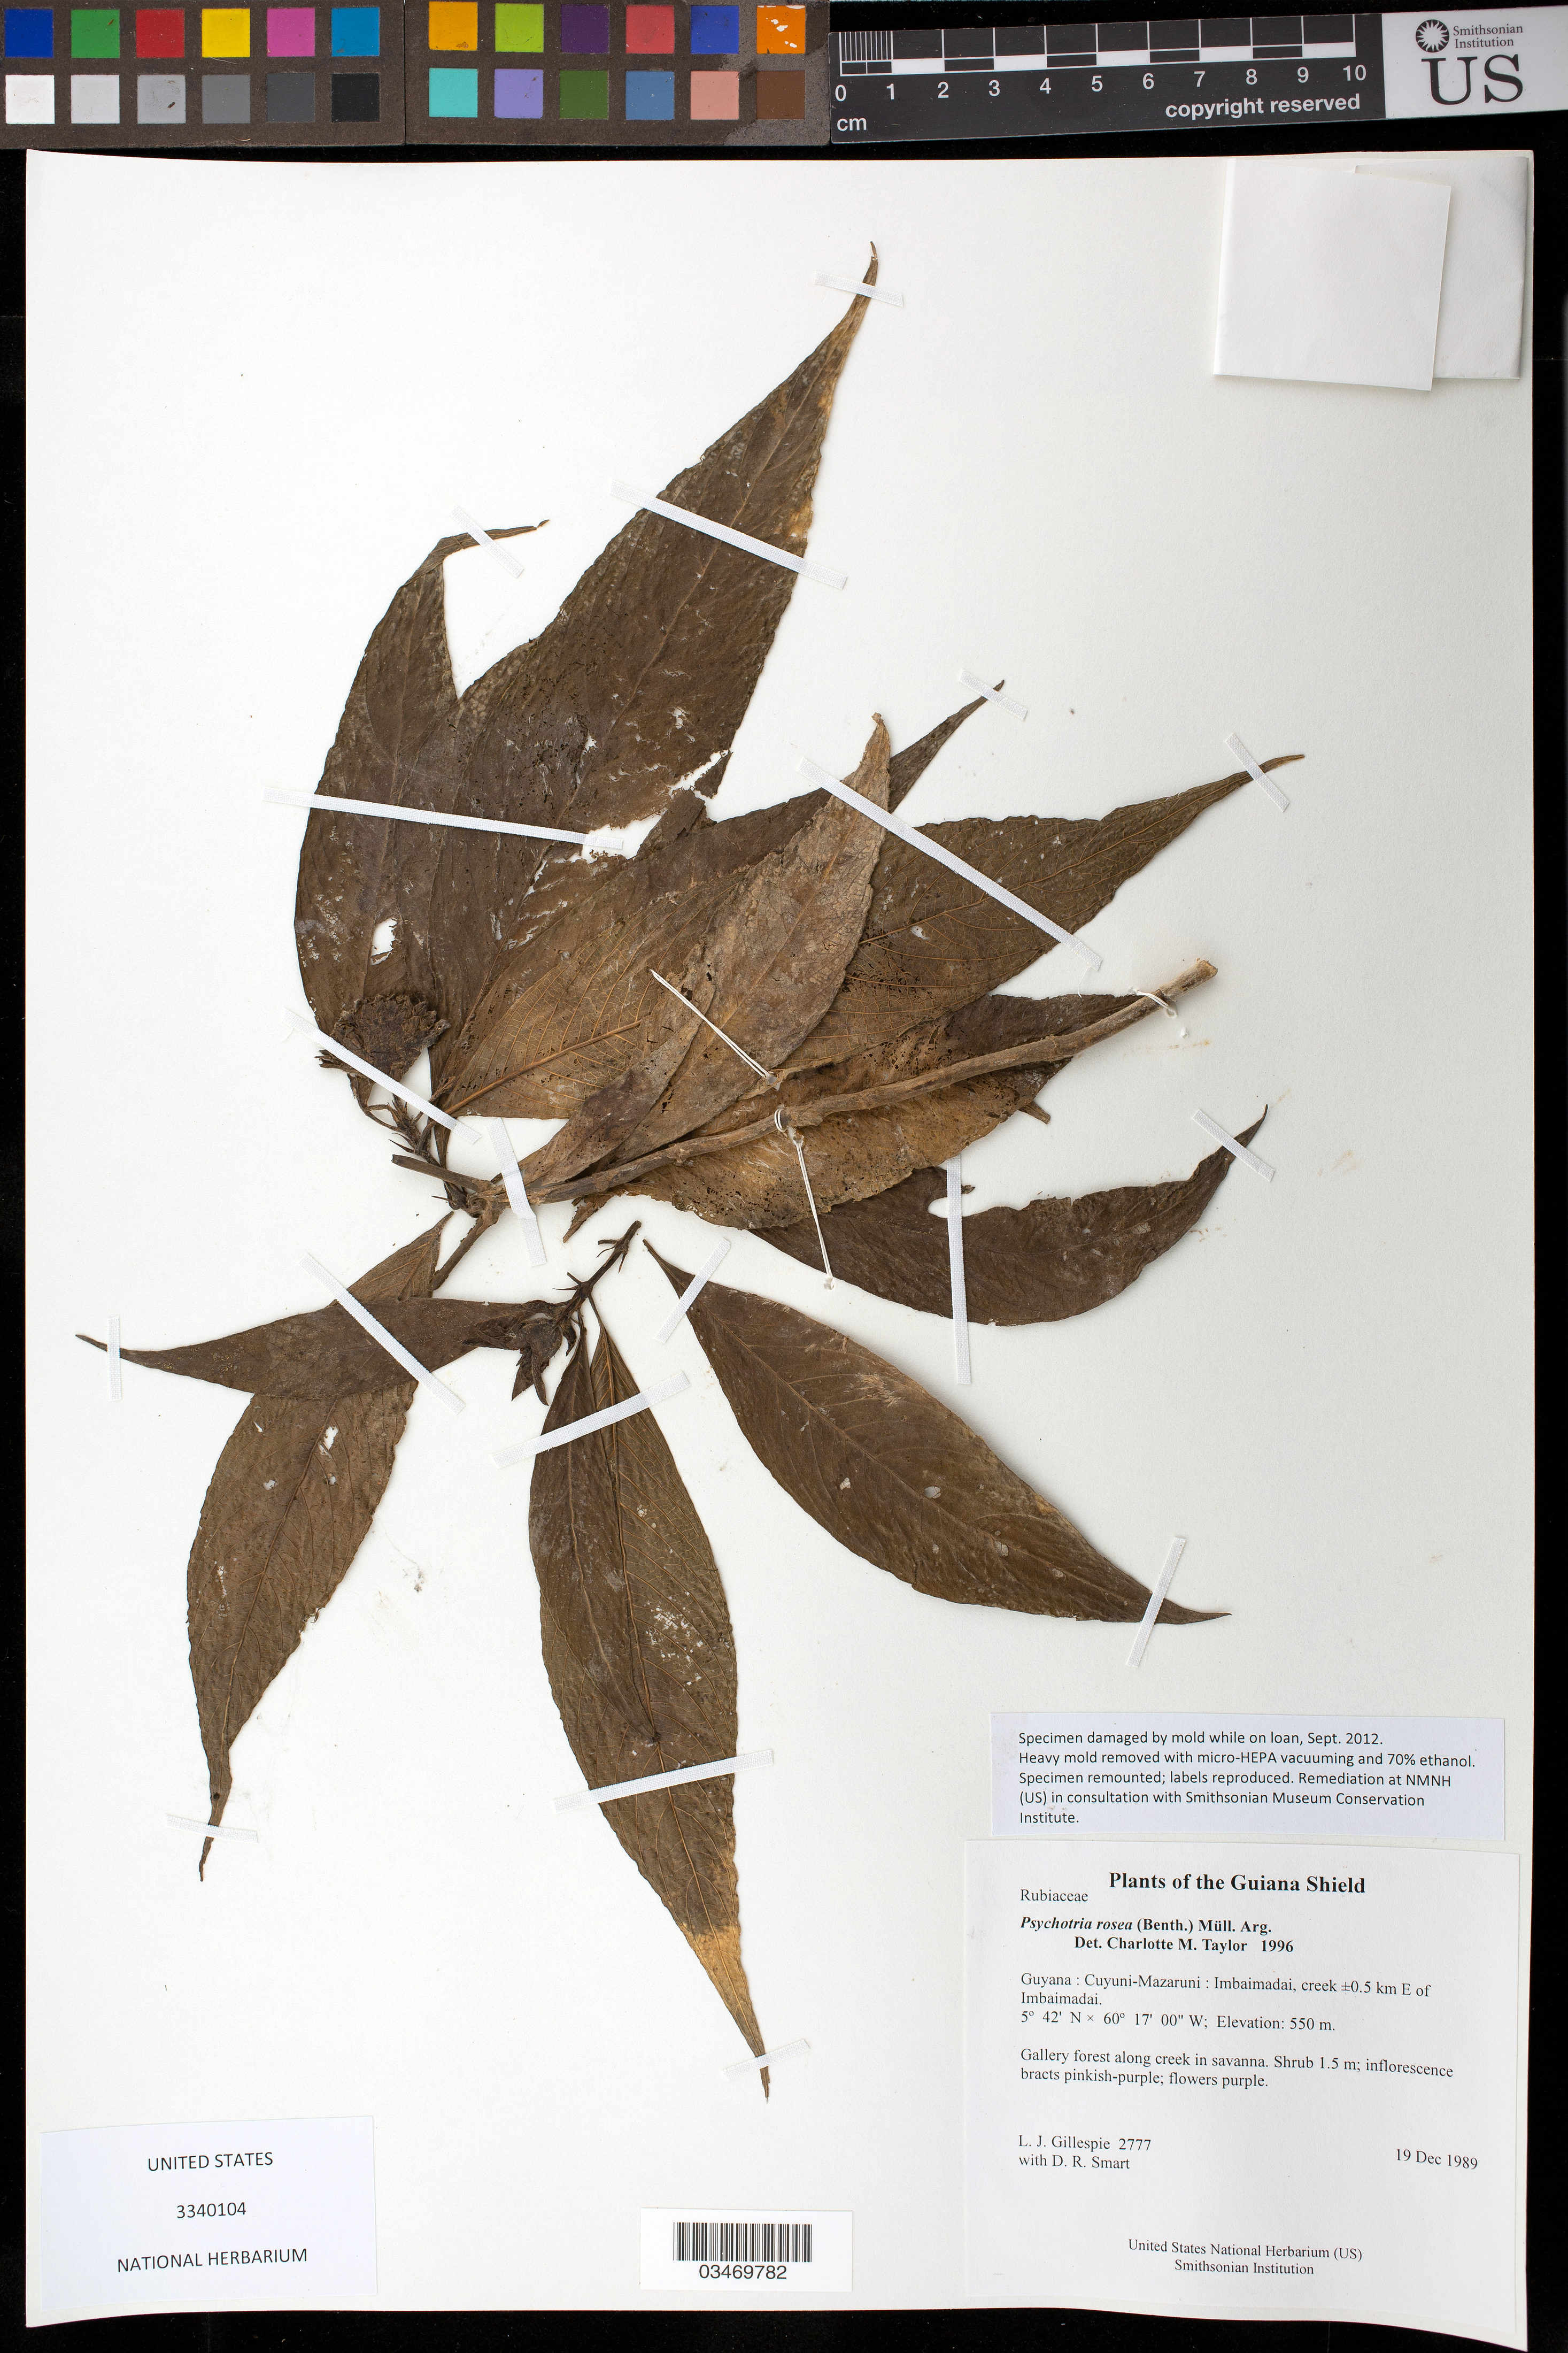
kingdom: Plantae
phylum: Tracheophyta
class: Magnoliopsida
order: Gentianales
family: Rubiaceae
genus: Psychotria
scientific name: Psychotria rosea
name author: (Benth.) Müll. Arg.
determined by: Taylor, Charlotte M.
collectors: L. J. Gillespie & D. R. Smart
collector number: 2777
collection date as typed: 19 December 1989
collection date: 1989-12-19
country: Guyana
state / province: Cuyuni-Mazaruni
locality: Imbaimadai, creek ±0.5 km E of Imbaimadai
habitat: Gallery forest along creek in savanna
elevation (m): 550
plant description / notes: Distribution: Specimen damaged by mold while on loan, Sept. 2012. Heavy mold removed with micro-HEPA vacuuming and 70% ethanol. Specimen remounted; labels reproduced. Remediation at NMNH (US) in consultation with Smithsonian Museum Conservation Institute.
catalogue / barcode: US 3340104